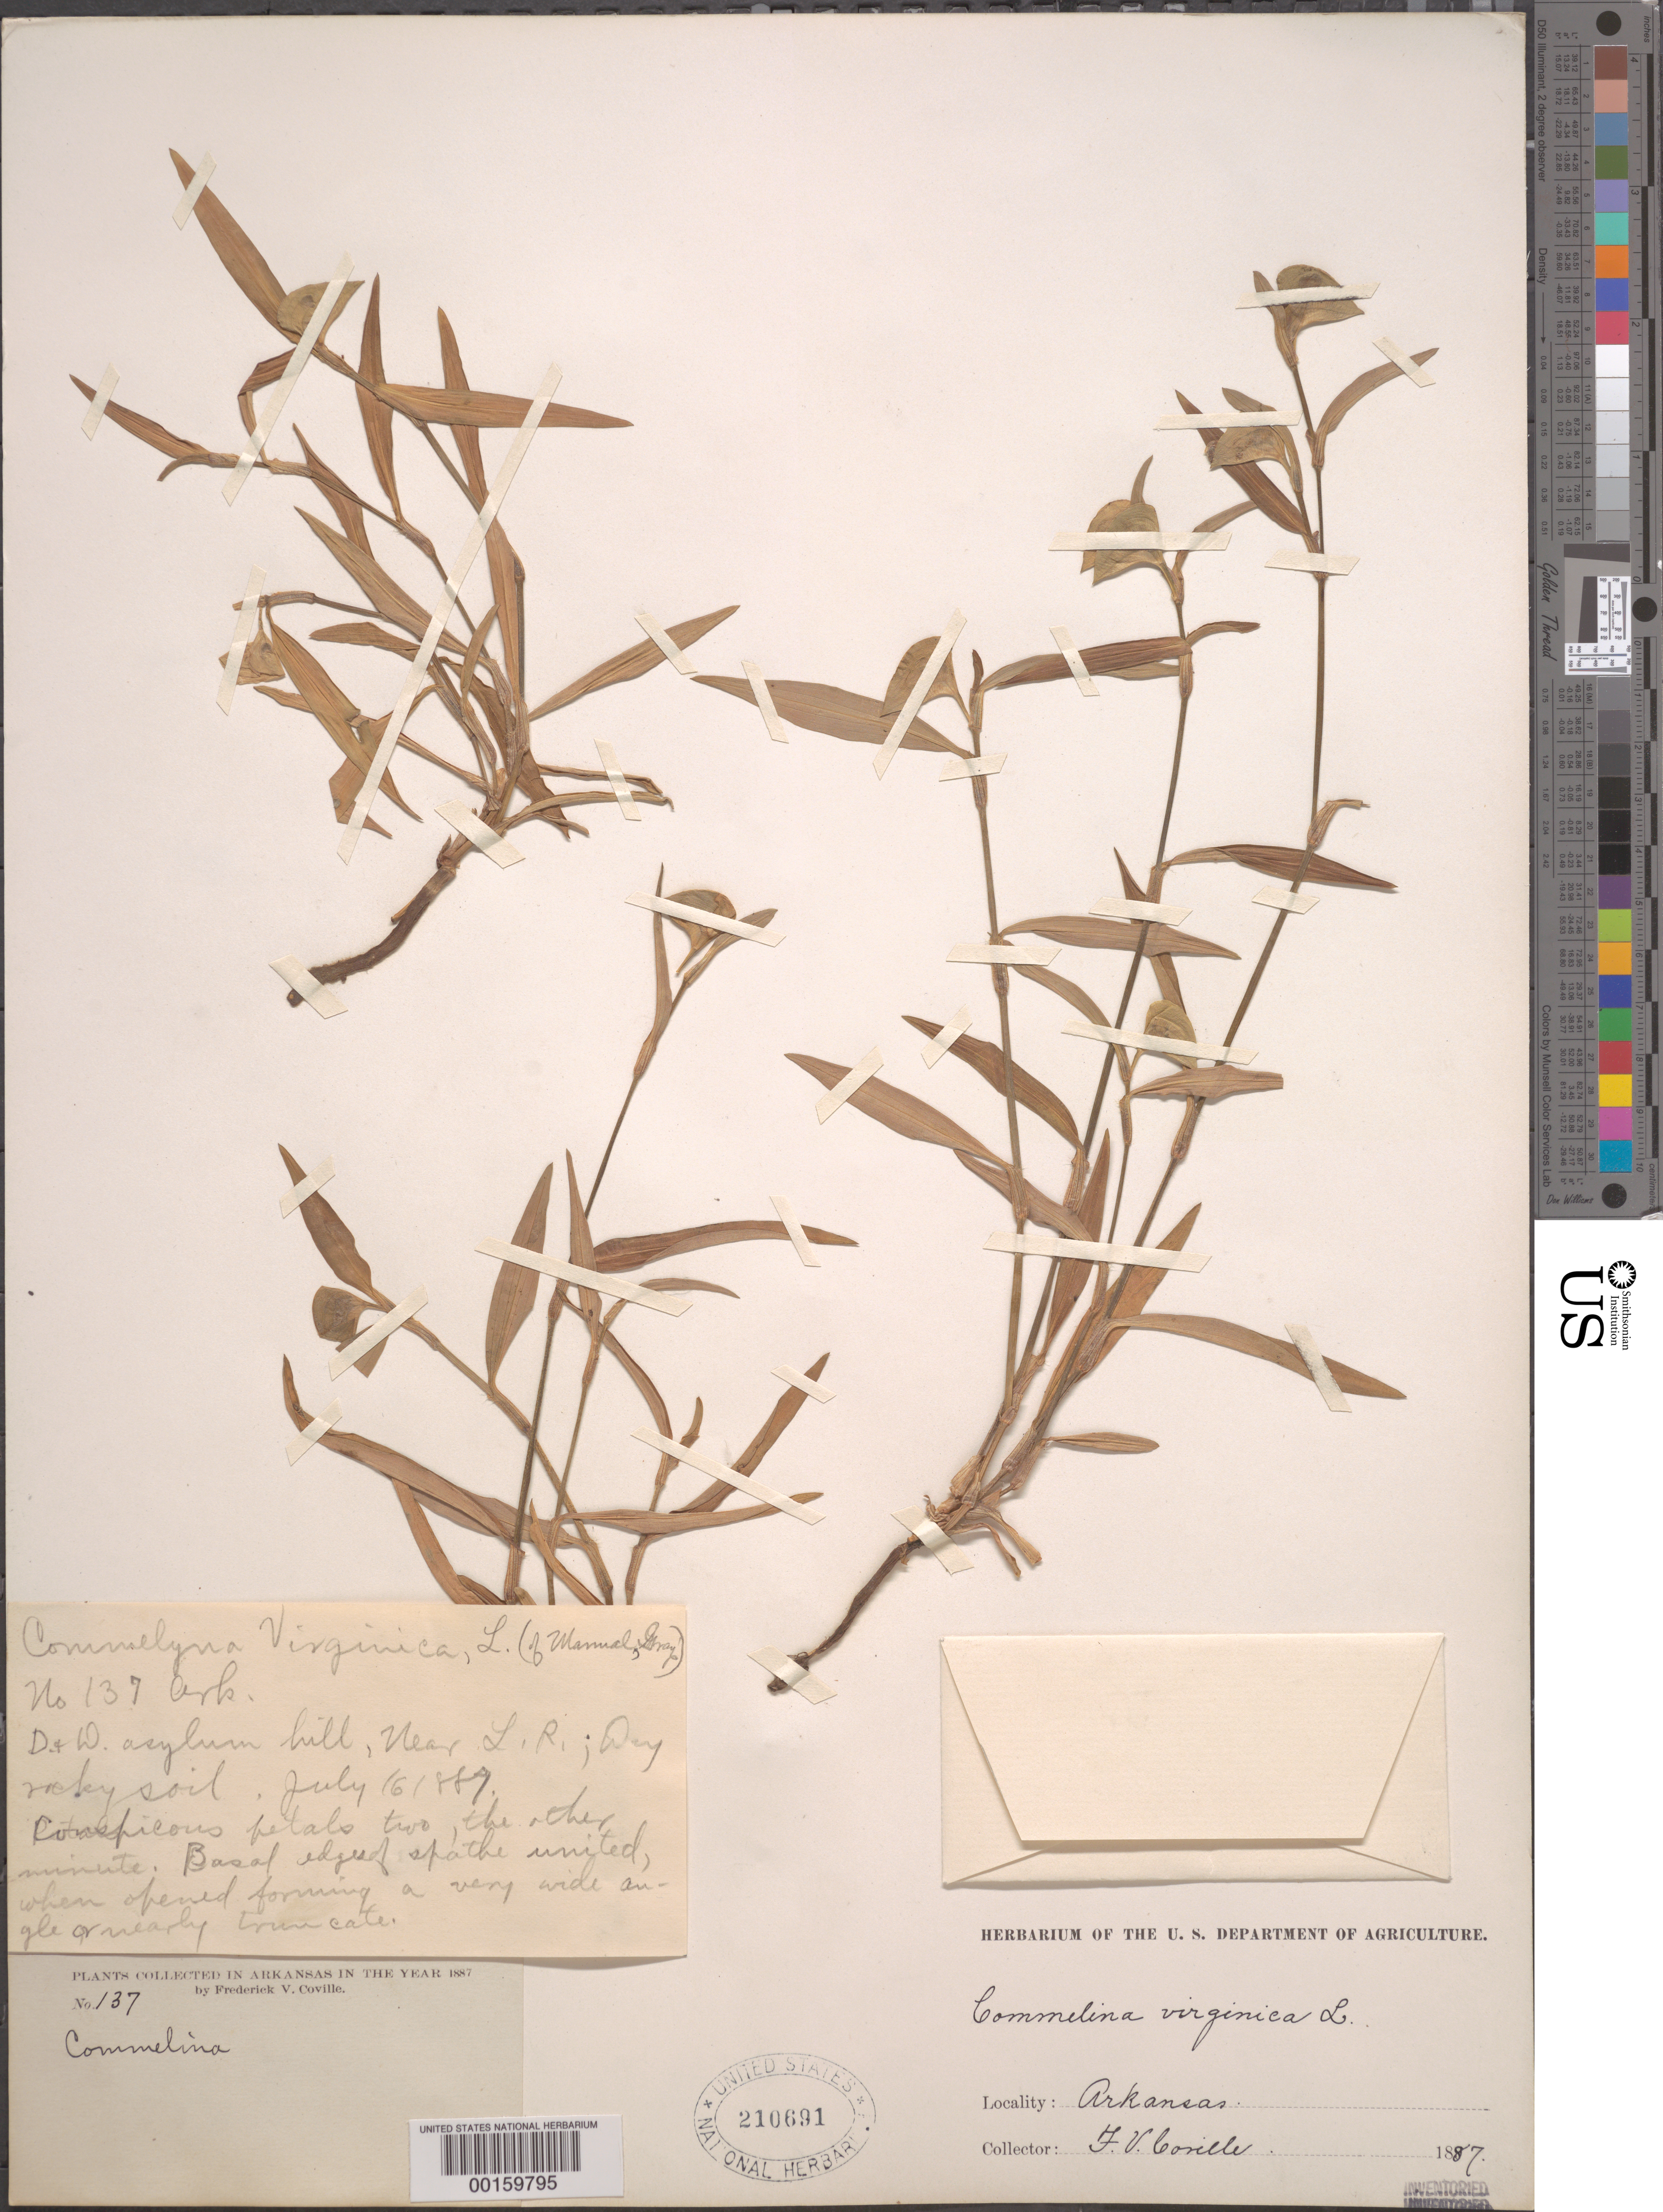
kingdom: Plantae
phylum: Tracheophyta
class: Liliopsida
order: Commelinales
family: Commelinaceae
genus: Commelina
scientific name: Commelina erecta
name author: L.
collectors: F. V. Coville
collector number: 137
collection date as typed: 16 Jul 1887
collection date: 1887-07-16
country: United States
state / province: Arkansas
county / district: Pulaski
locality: Near little rock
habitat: Dry rocky soil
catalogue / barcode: US 210691